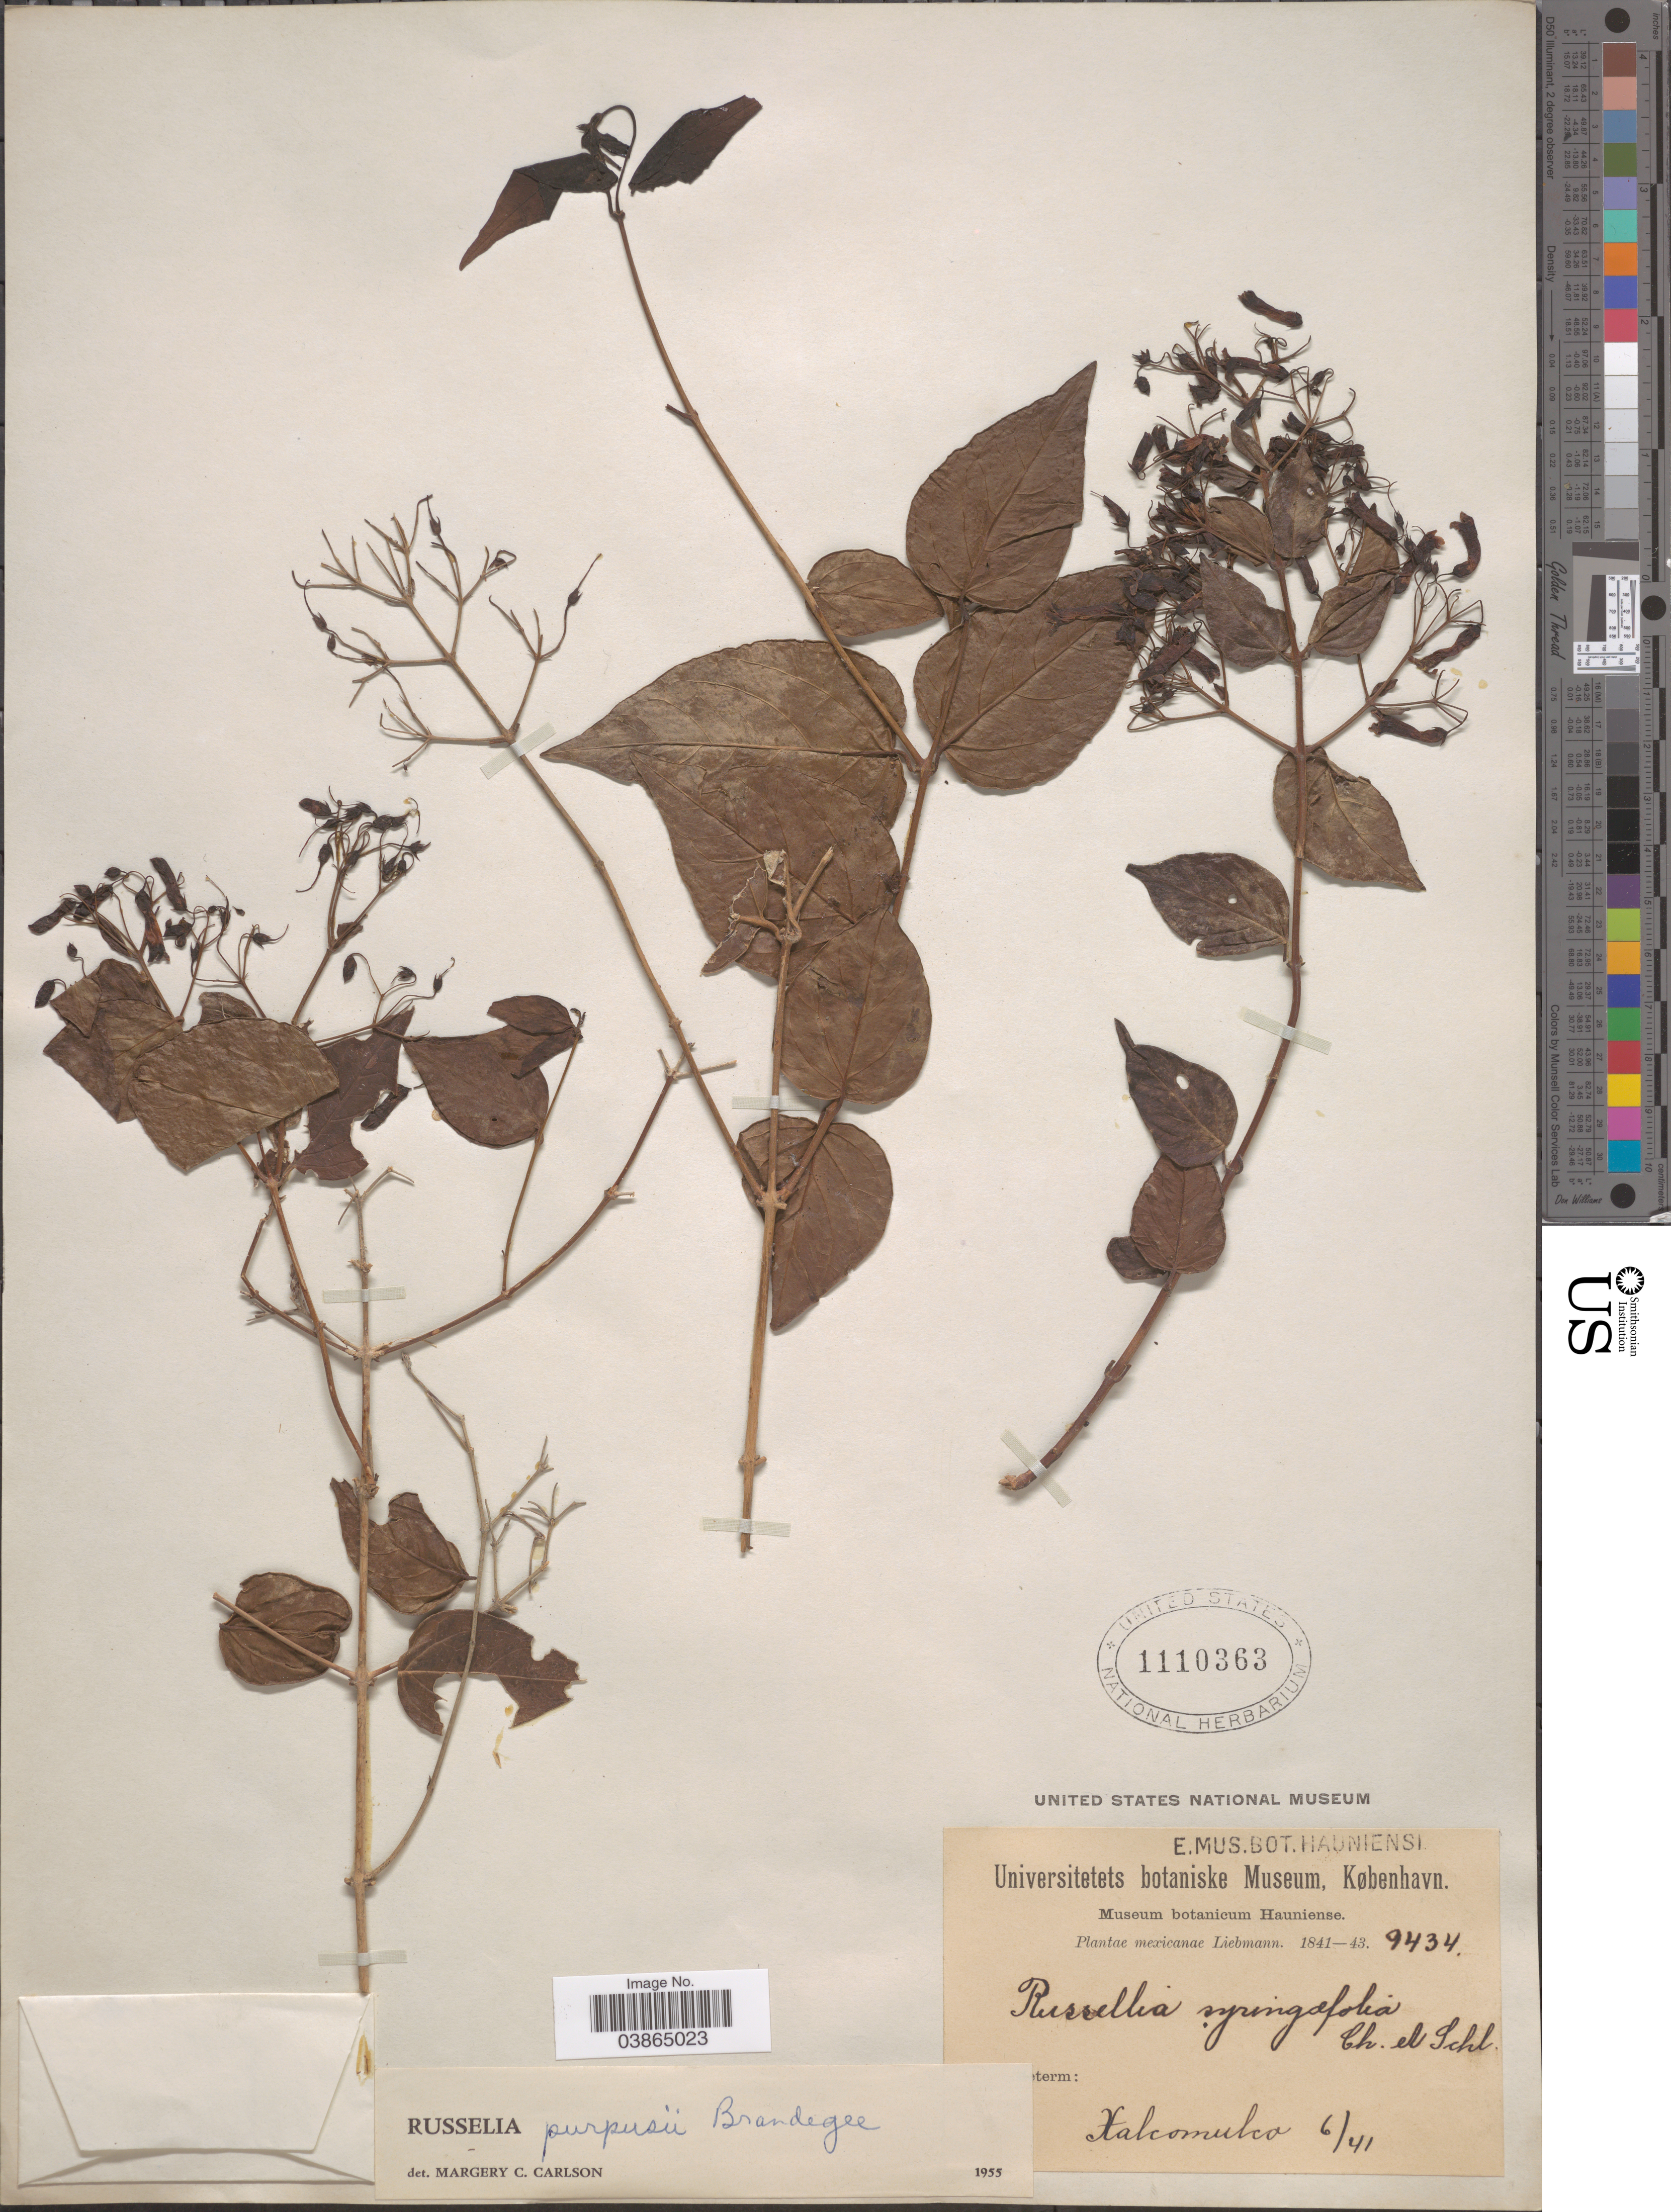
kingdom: Plantae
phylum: Tracheophyta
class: Magnoliopsida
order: Lamiales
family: Plantaginaceae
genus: Russelia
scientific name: Russelia purpusii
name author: Brandegee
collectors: Liebmann, --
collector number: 9434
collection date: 1841-06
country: Mexico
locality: Xalcomulco.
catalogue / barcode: US 1110363